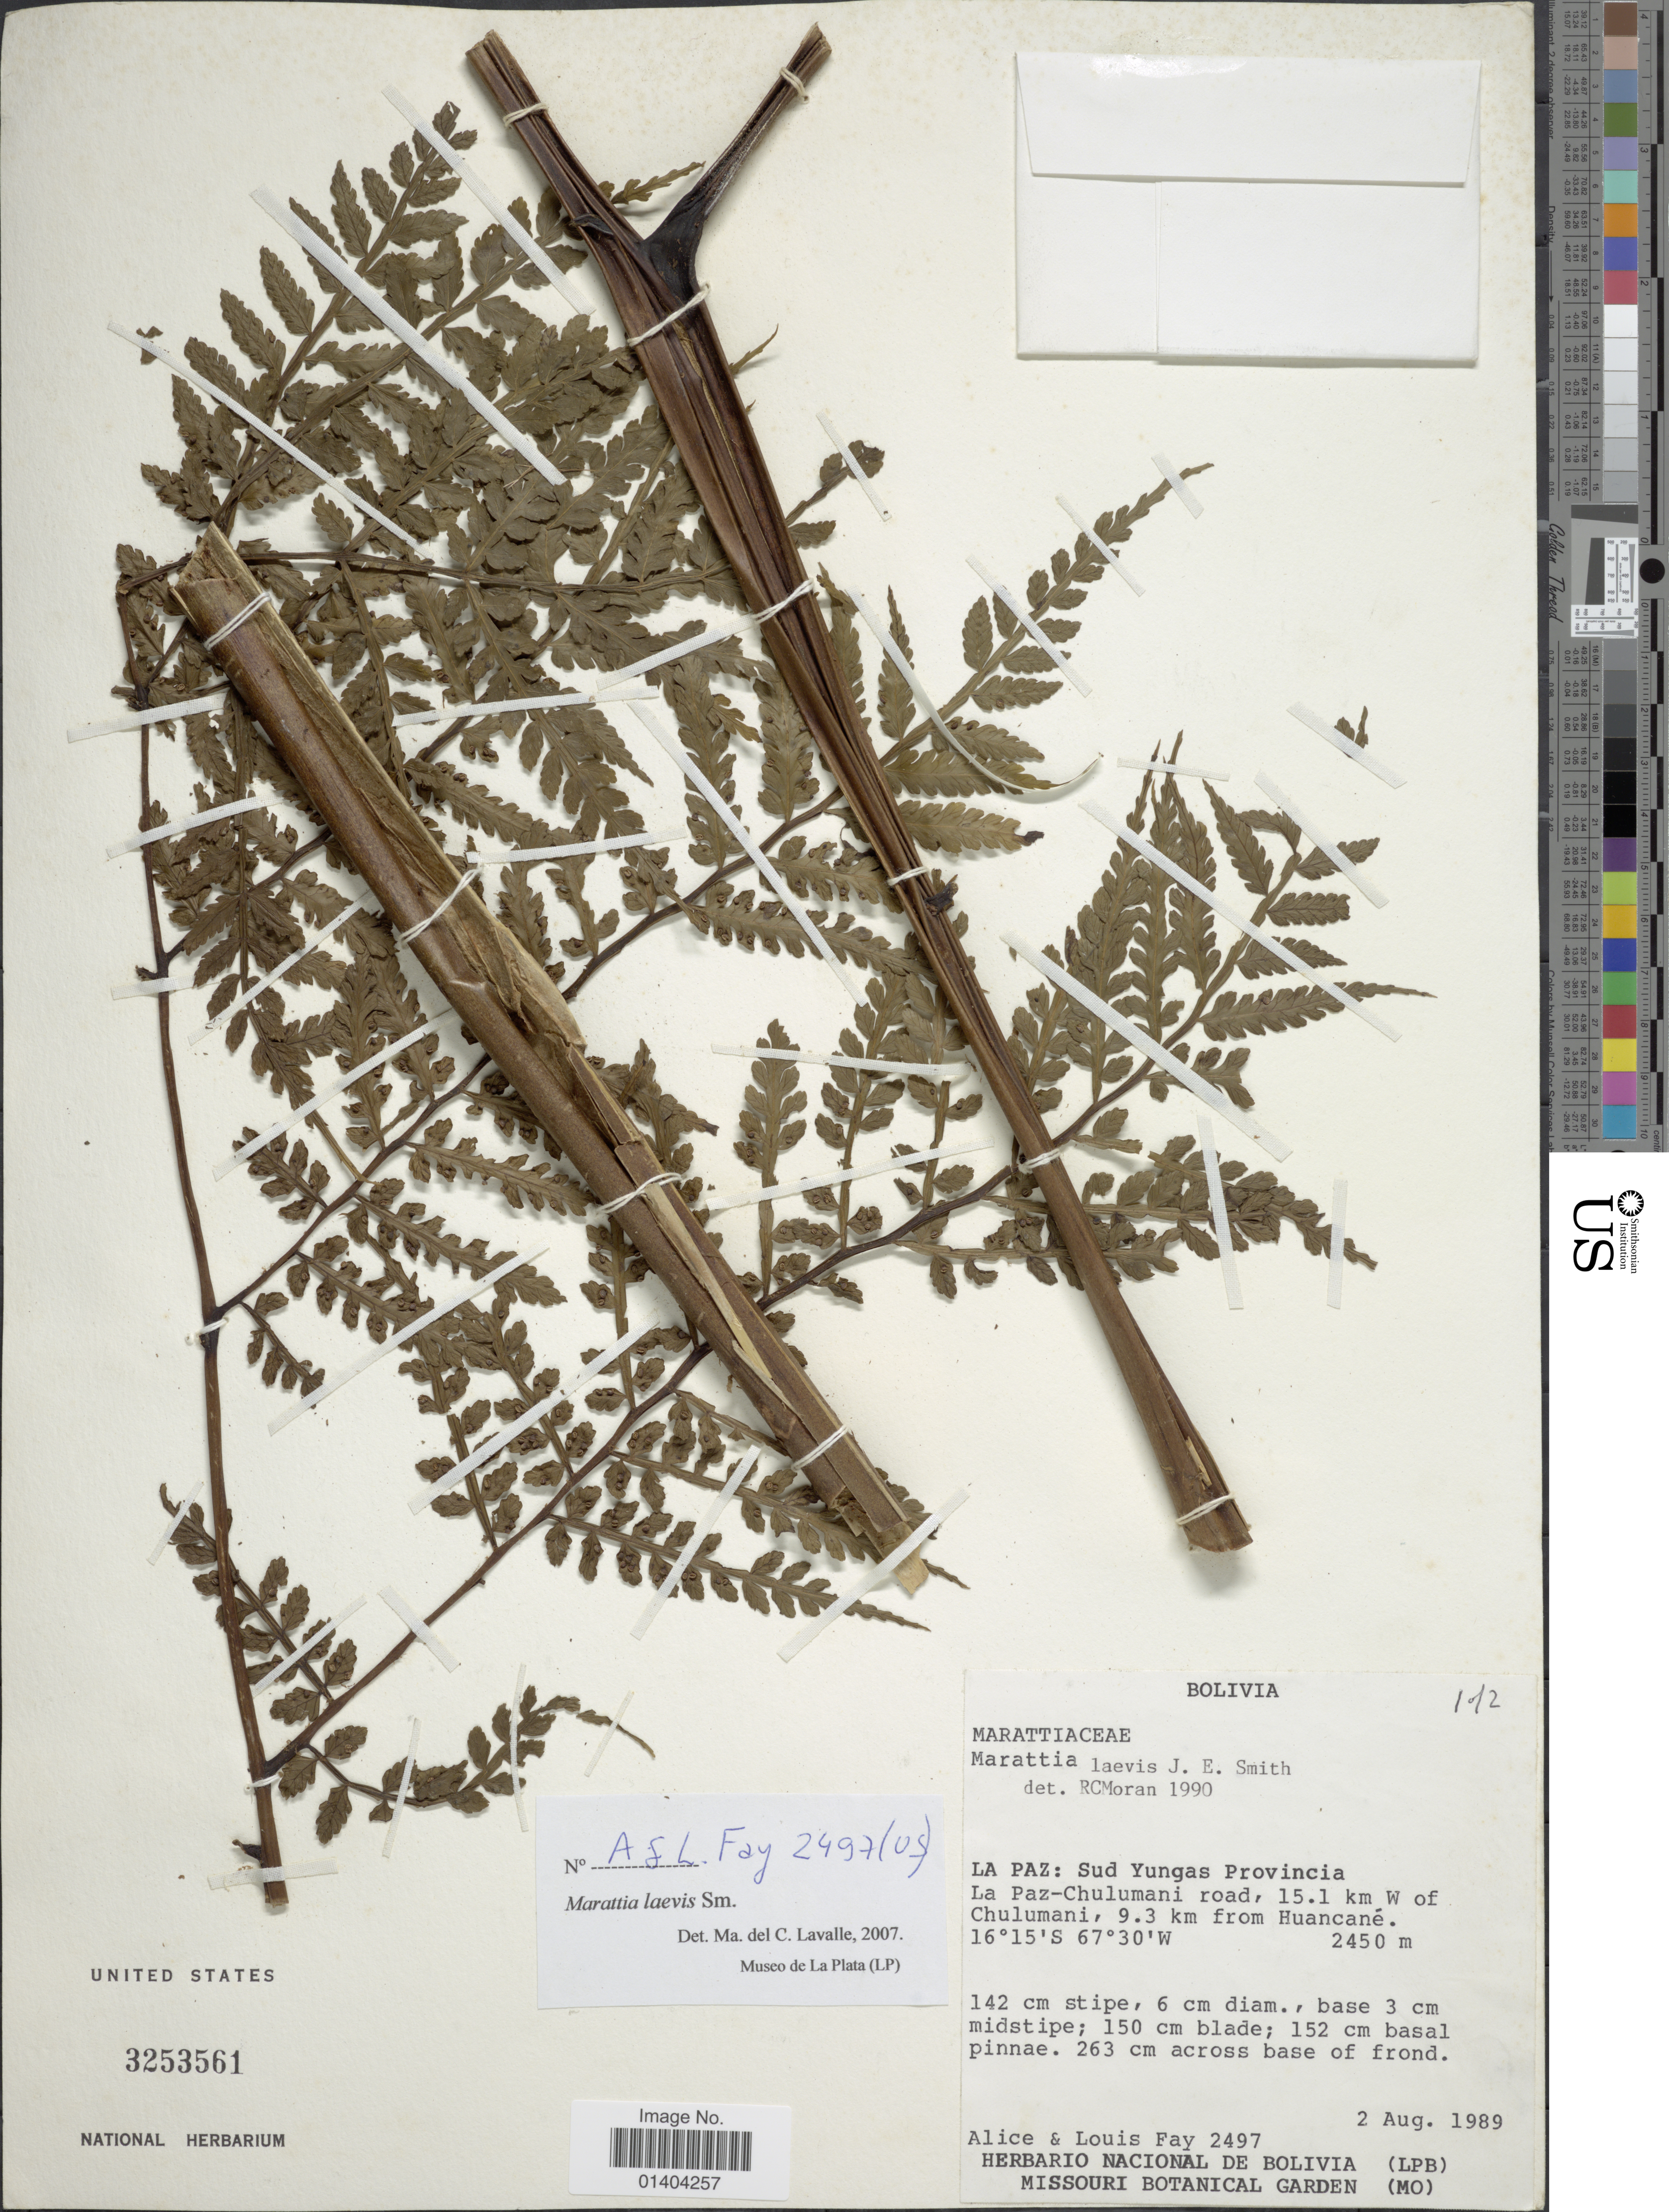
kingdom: Plantae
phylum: Tracheophyta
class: Polypodiopsida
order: Marattiales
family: Marattiaceae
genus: Marattia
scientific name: Marattia laevis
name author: Sm.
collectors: A. Fay & L. Fay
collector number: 2497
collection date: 1989-08-02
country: Bolivia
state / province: La Paz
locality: Sud Yungas provincia La Paz Chulumani road 15.1 km W of Chulumani 9.3 km from Huancane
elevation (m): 2450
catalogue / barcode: US 3253561